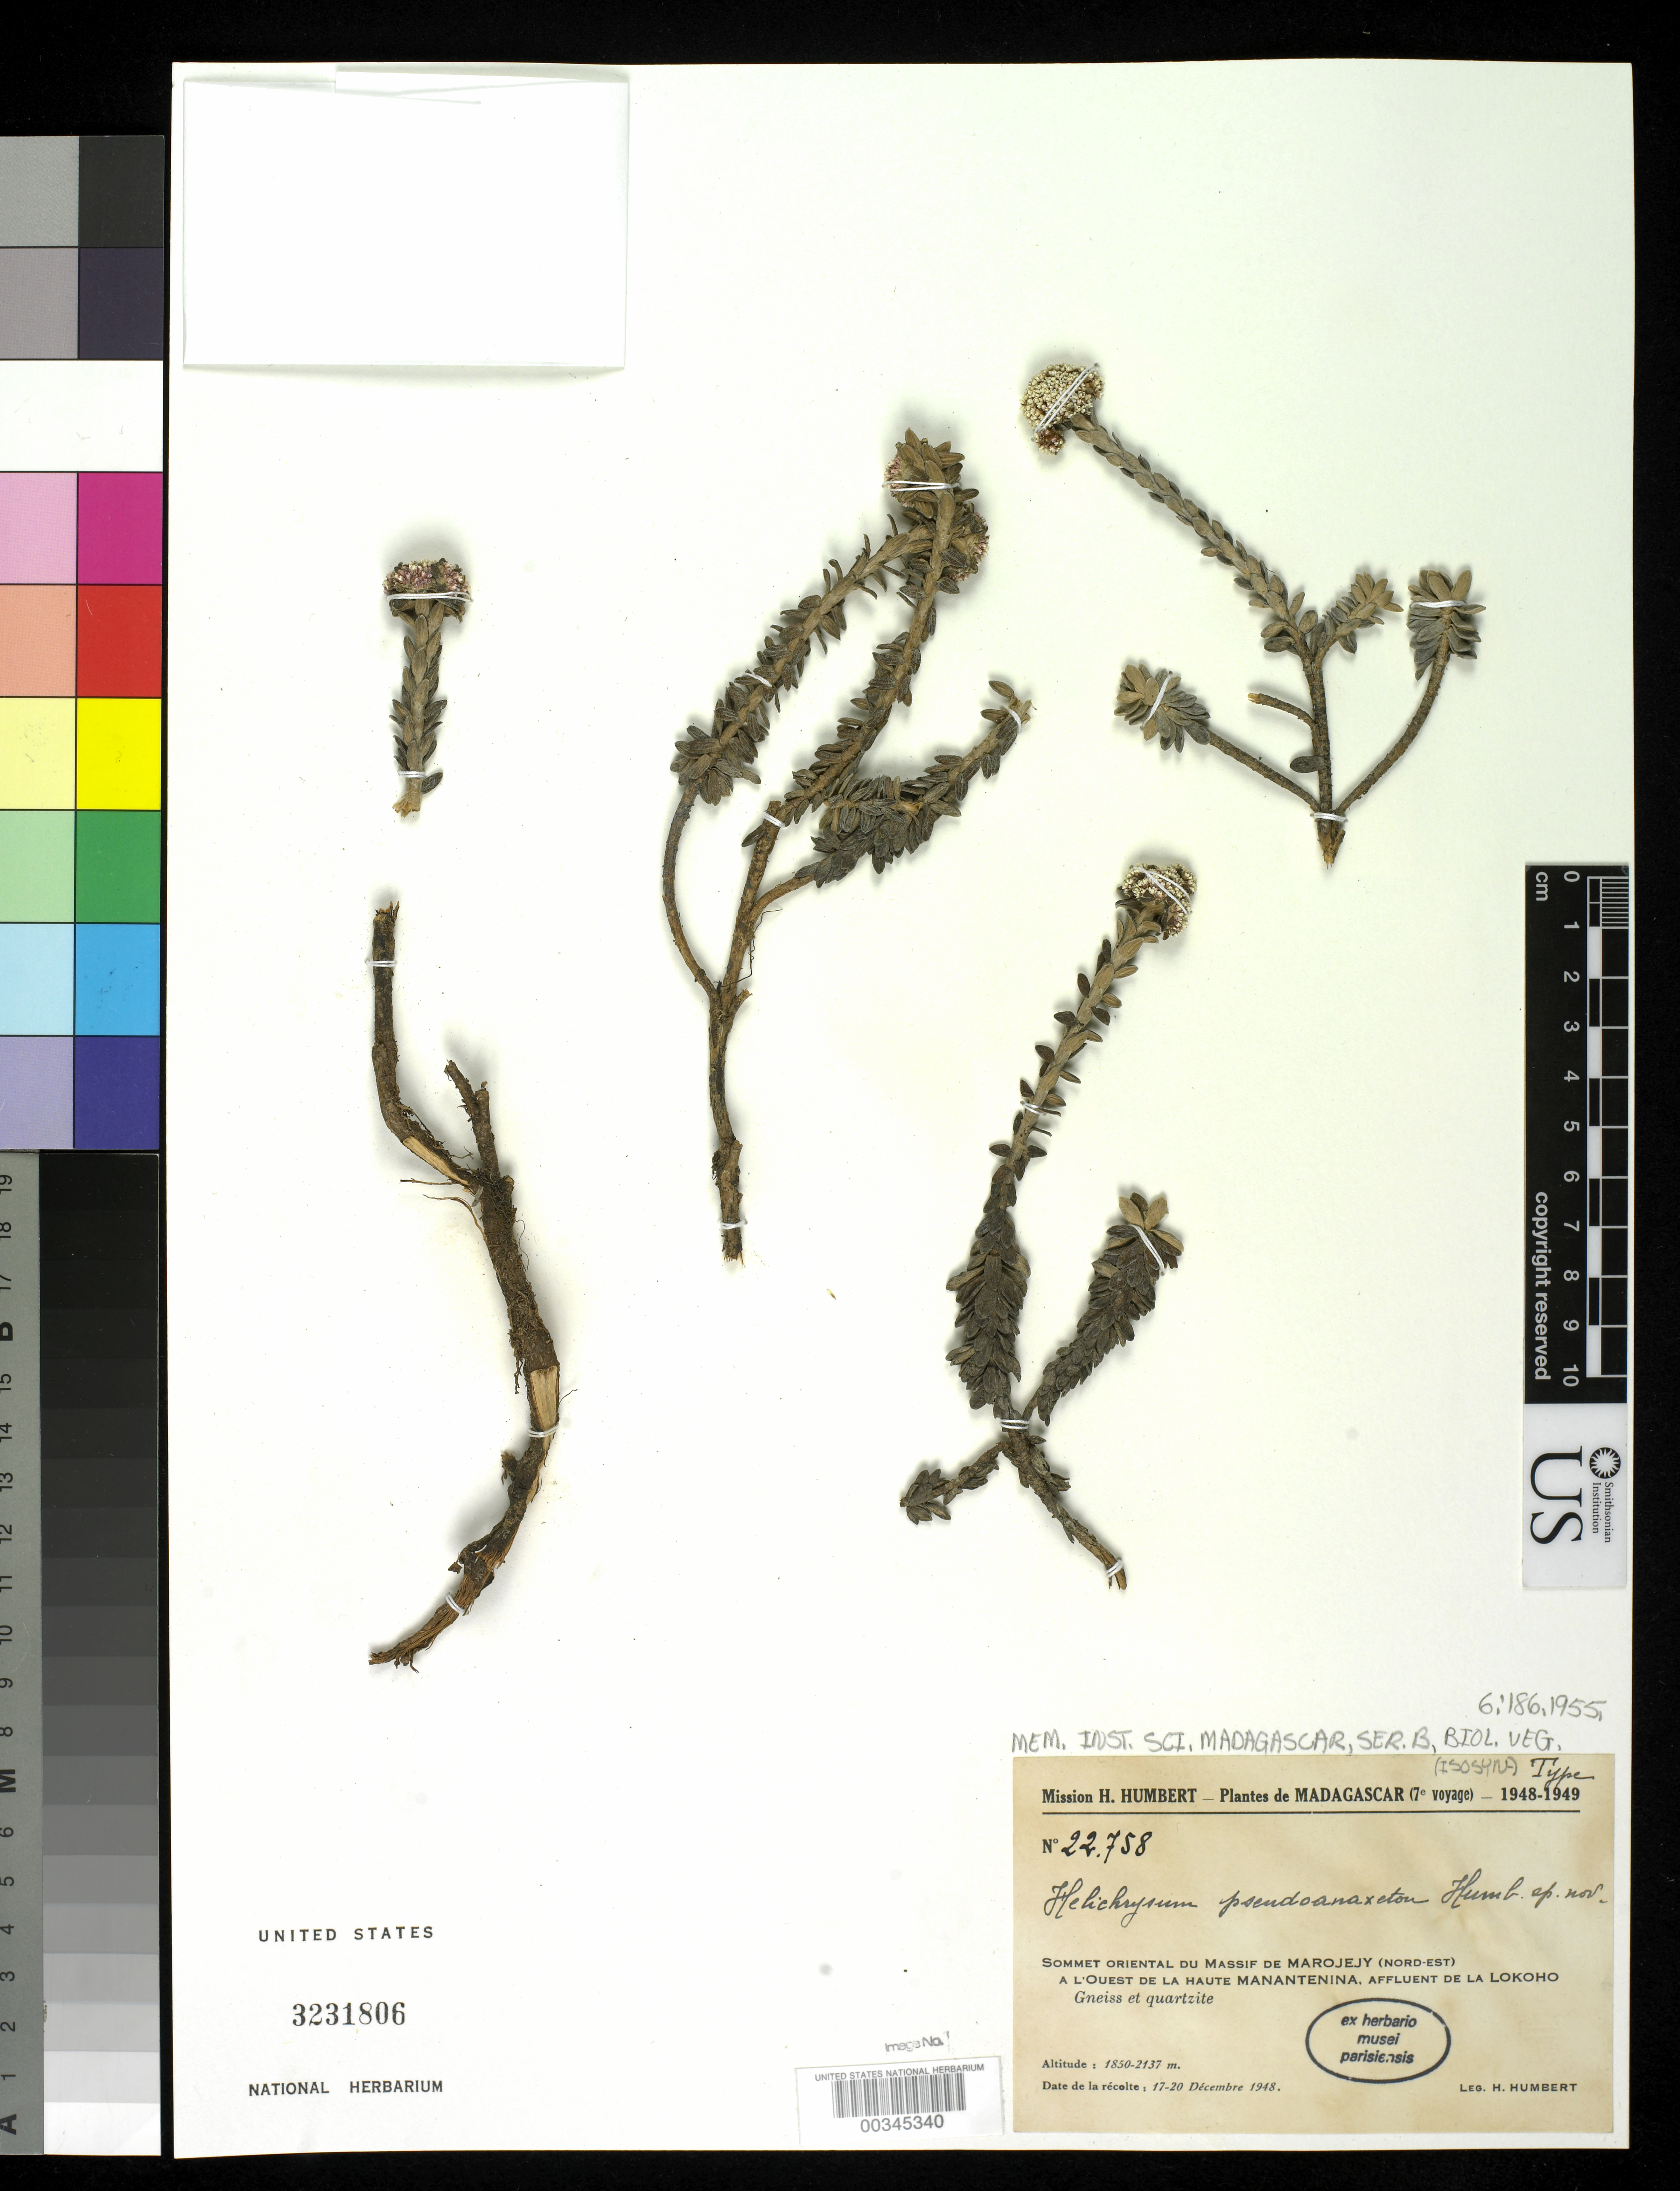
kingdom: Plantae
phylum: Tracheophyta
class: Magnoliopsida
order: Asterales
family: Asteraceae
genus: Helichrysum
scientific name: Helichrysum pseudoanaxeton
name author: Humbert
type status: Isosyntype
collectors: H. Humbert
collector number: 22758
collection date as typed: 17 Dec 1948 to 20 Dec 1948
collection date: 1948-12-17/1948-12-20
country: Madagascar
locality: Sommet Oriental du Massif de Morojejy (NE) a l'ouest de La haute Manantenina, affluent de La Lokoho.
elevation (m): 1850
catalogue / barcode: US 3231806